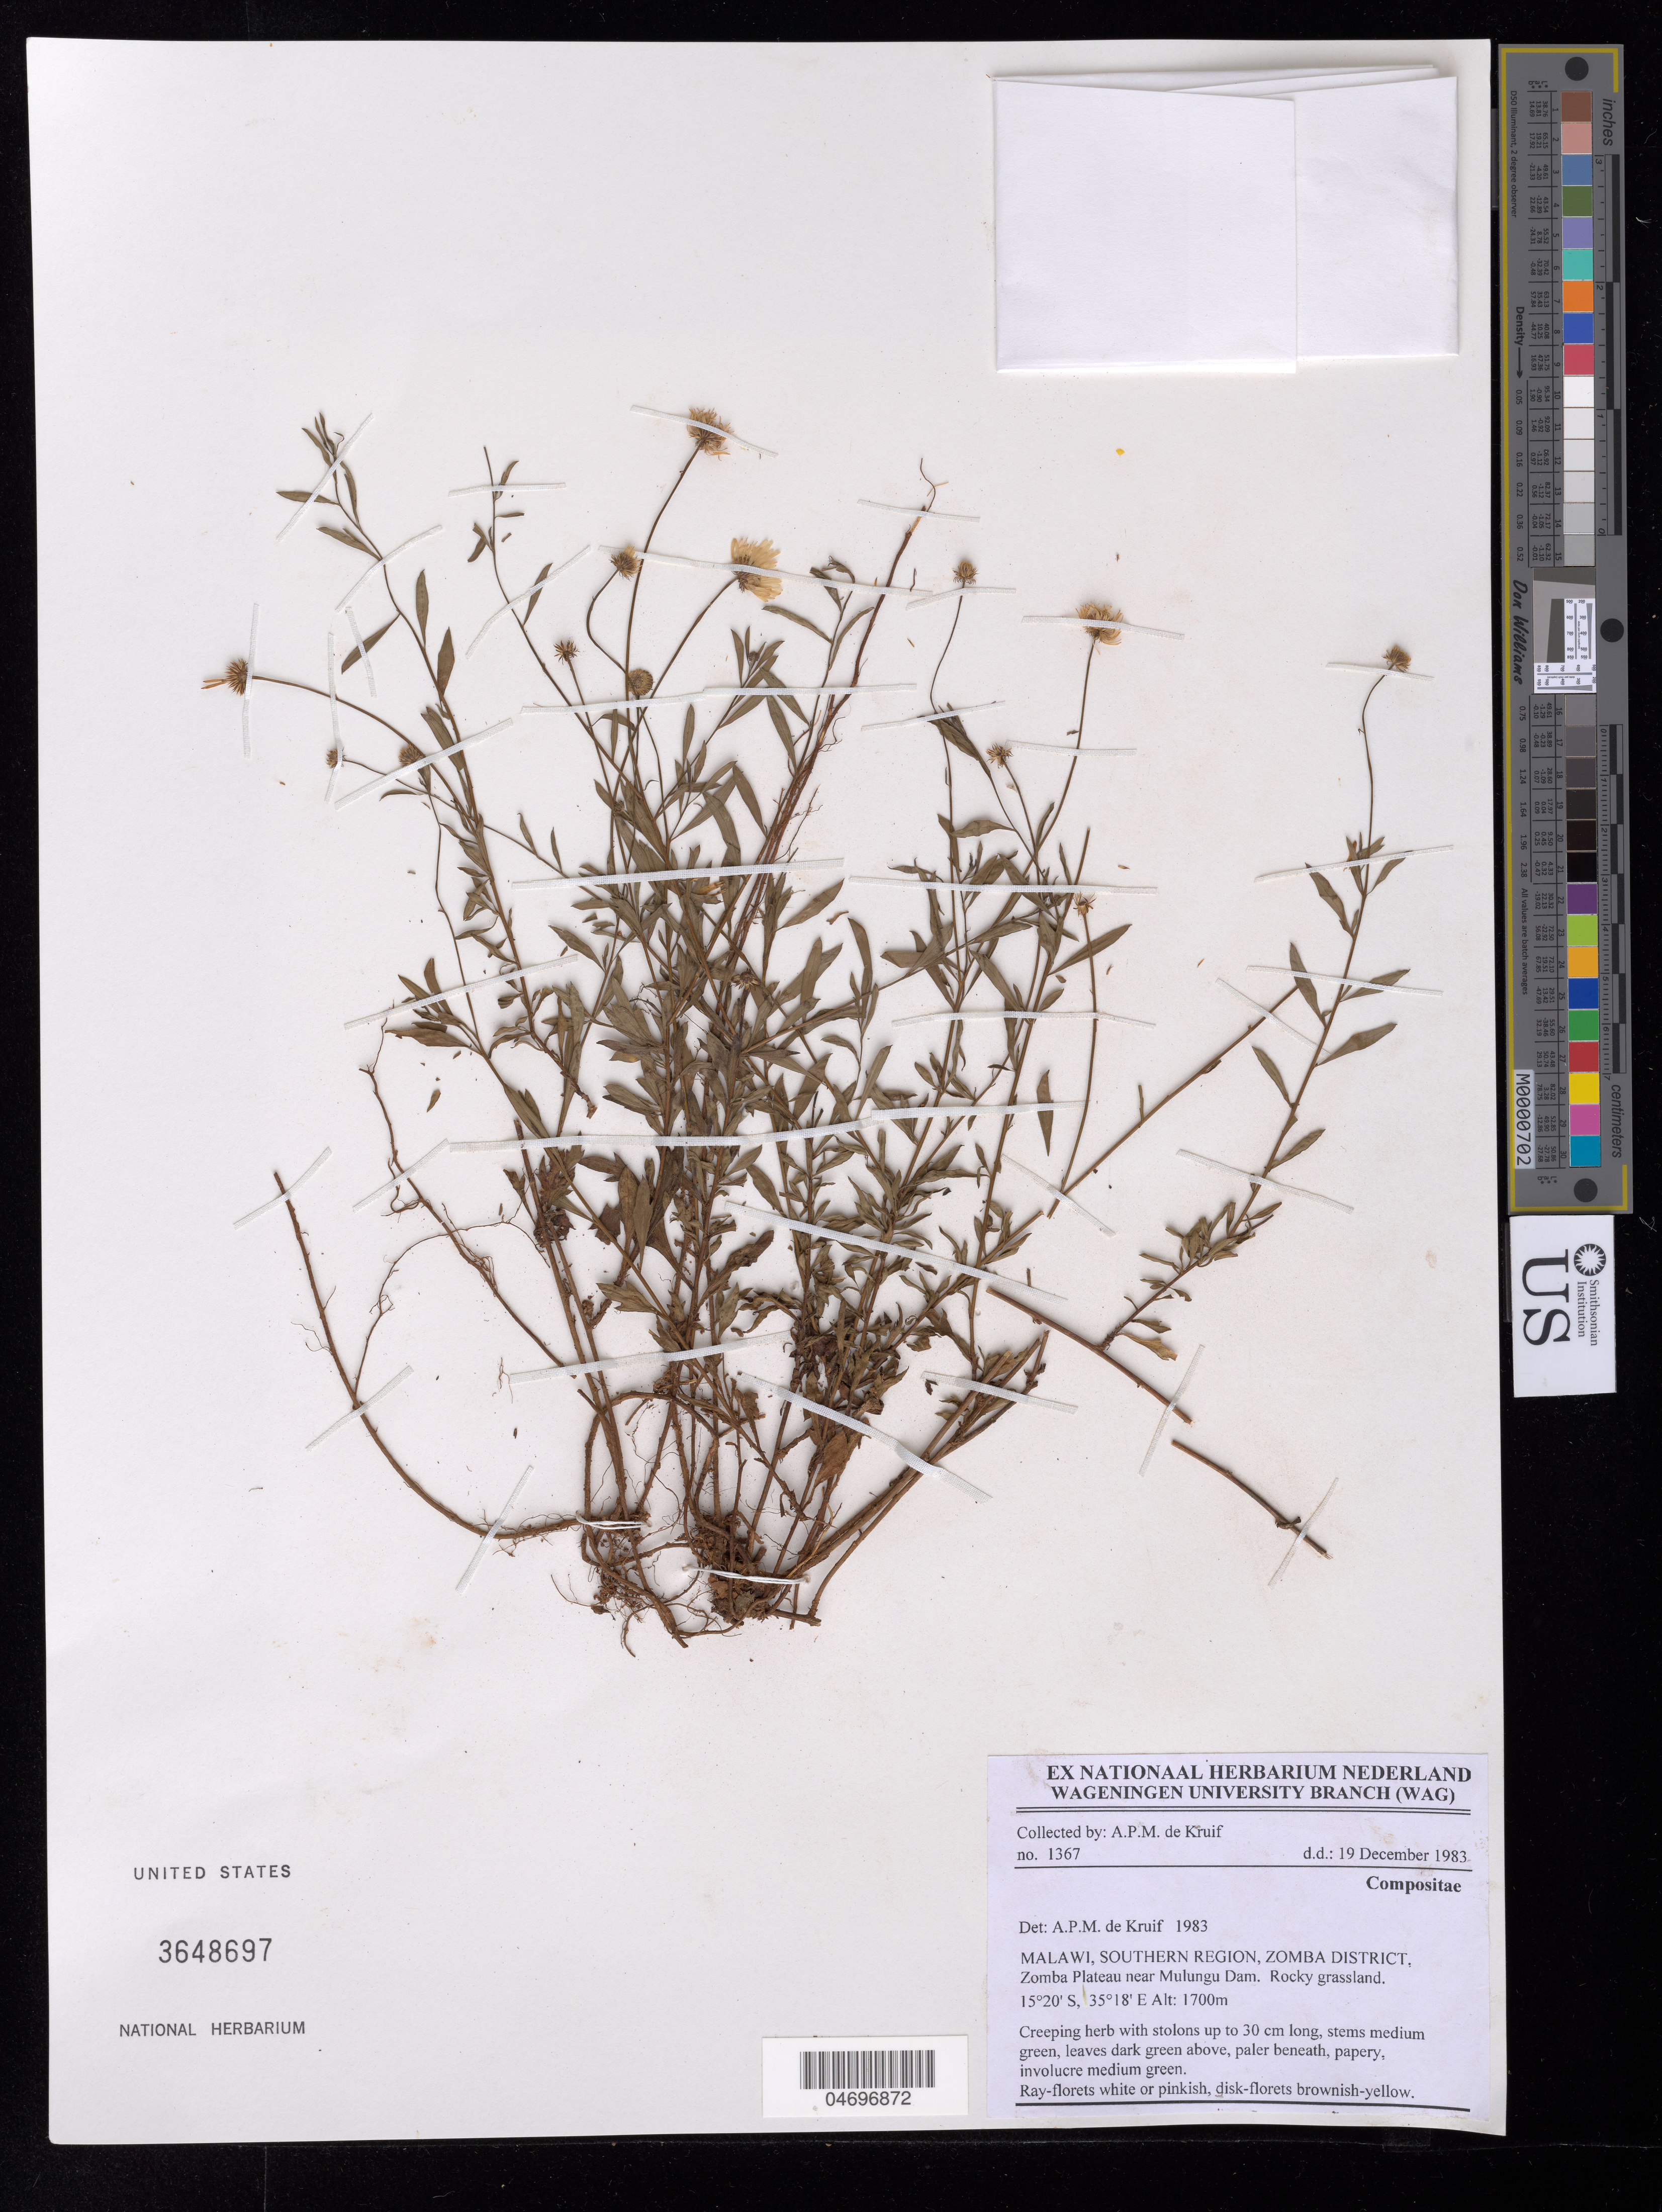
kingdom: Plantae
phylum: Tracheophyta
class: Magnoliopsida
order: Asterales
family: Asteraceae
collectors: A. P. de Kruif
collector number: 1367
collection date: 1983-12-19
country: Malawi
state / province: Southern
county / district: Zomba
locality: Zomba Plateau near Mulungu Dam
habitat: Rocky grassland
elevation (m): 1700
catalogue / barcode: US 3648697